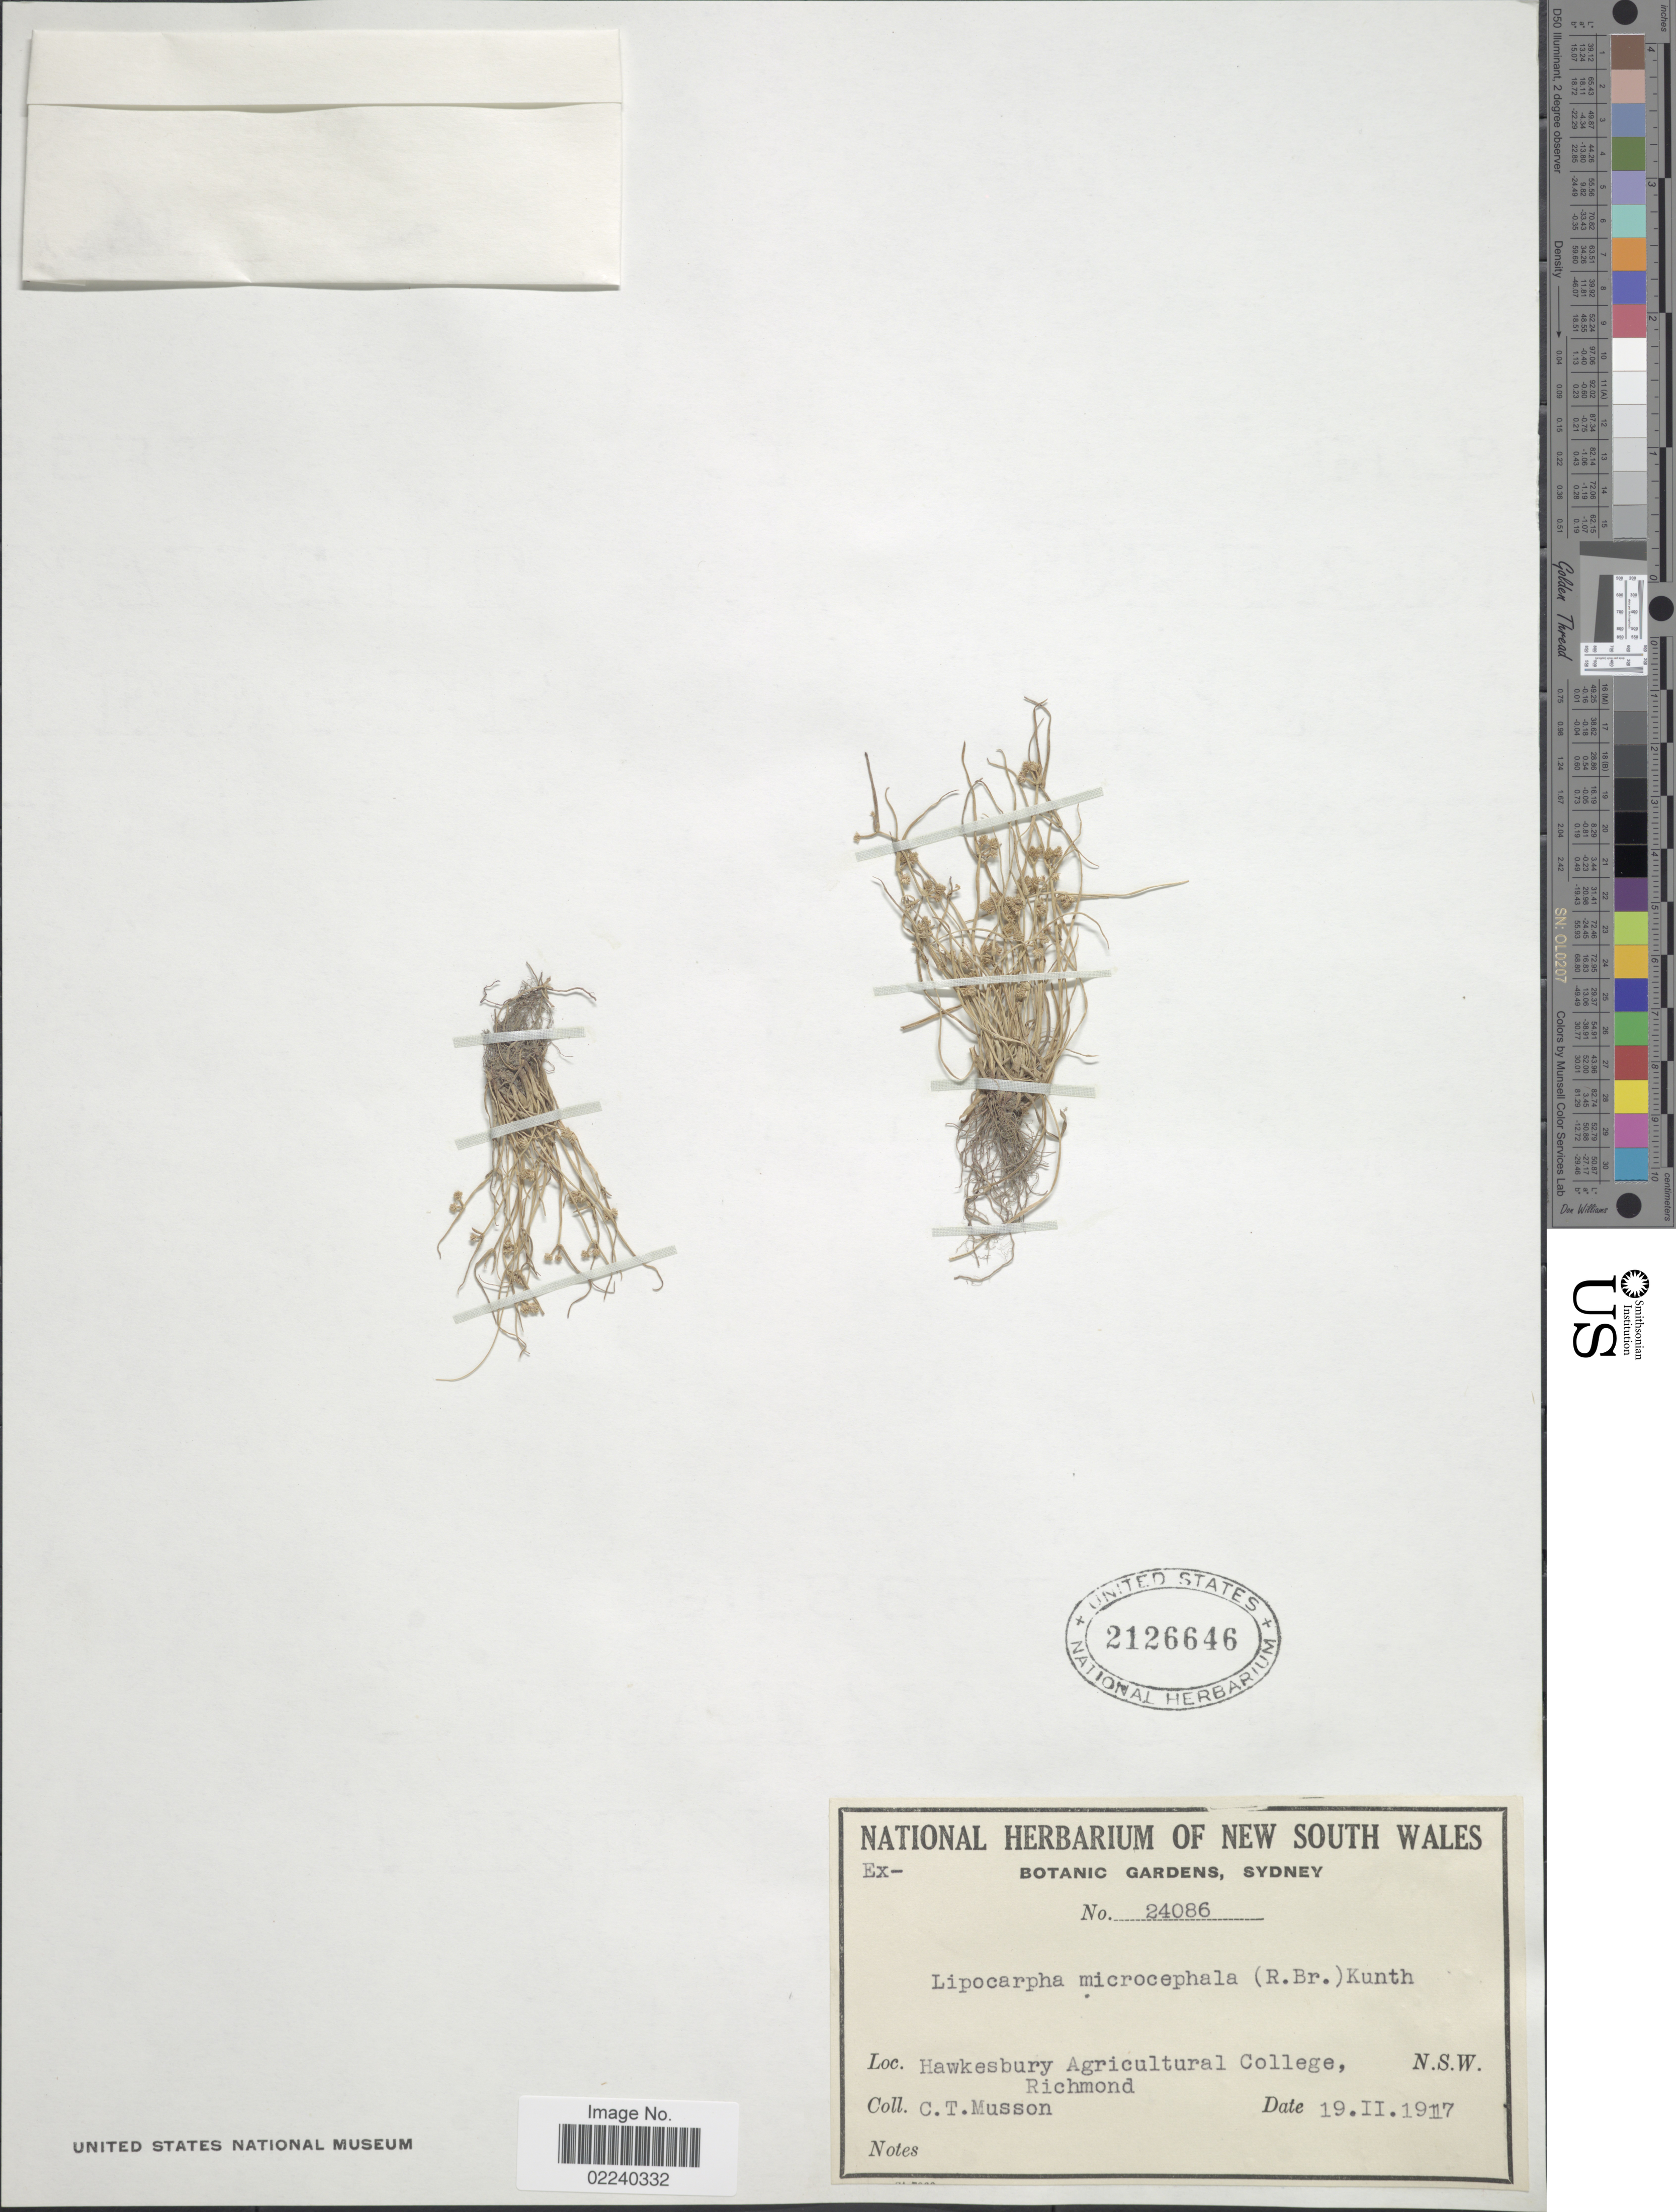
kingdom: Plantae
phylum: Tracheophyta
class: Liliopsida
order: Poales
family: Cyperaceae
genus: Cyperus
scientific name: Cyperus leptocarpus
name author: (F. Muell.) Bauters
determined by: Strong, M. T., (US), Smithsonian Institution - National Museum of Natural History (UNITED STATES)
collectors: C. Musson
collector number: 24086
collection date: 1917-02-19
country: Australia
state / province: New South Wales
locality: Hawkesbury Agricultural College, Richmond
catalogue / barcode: US 2126646